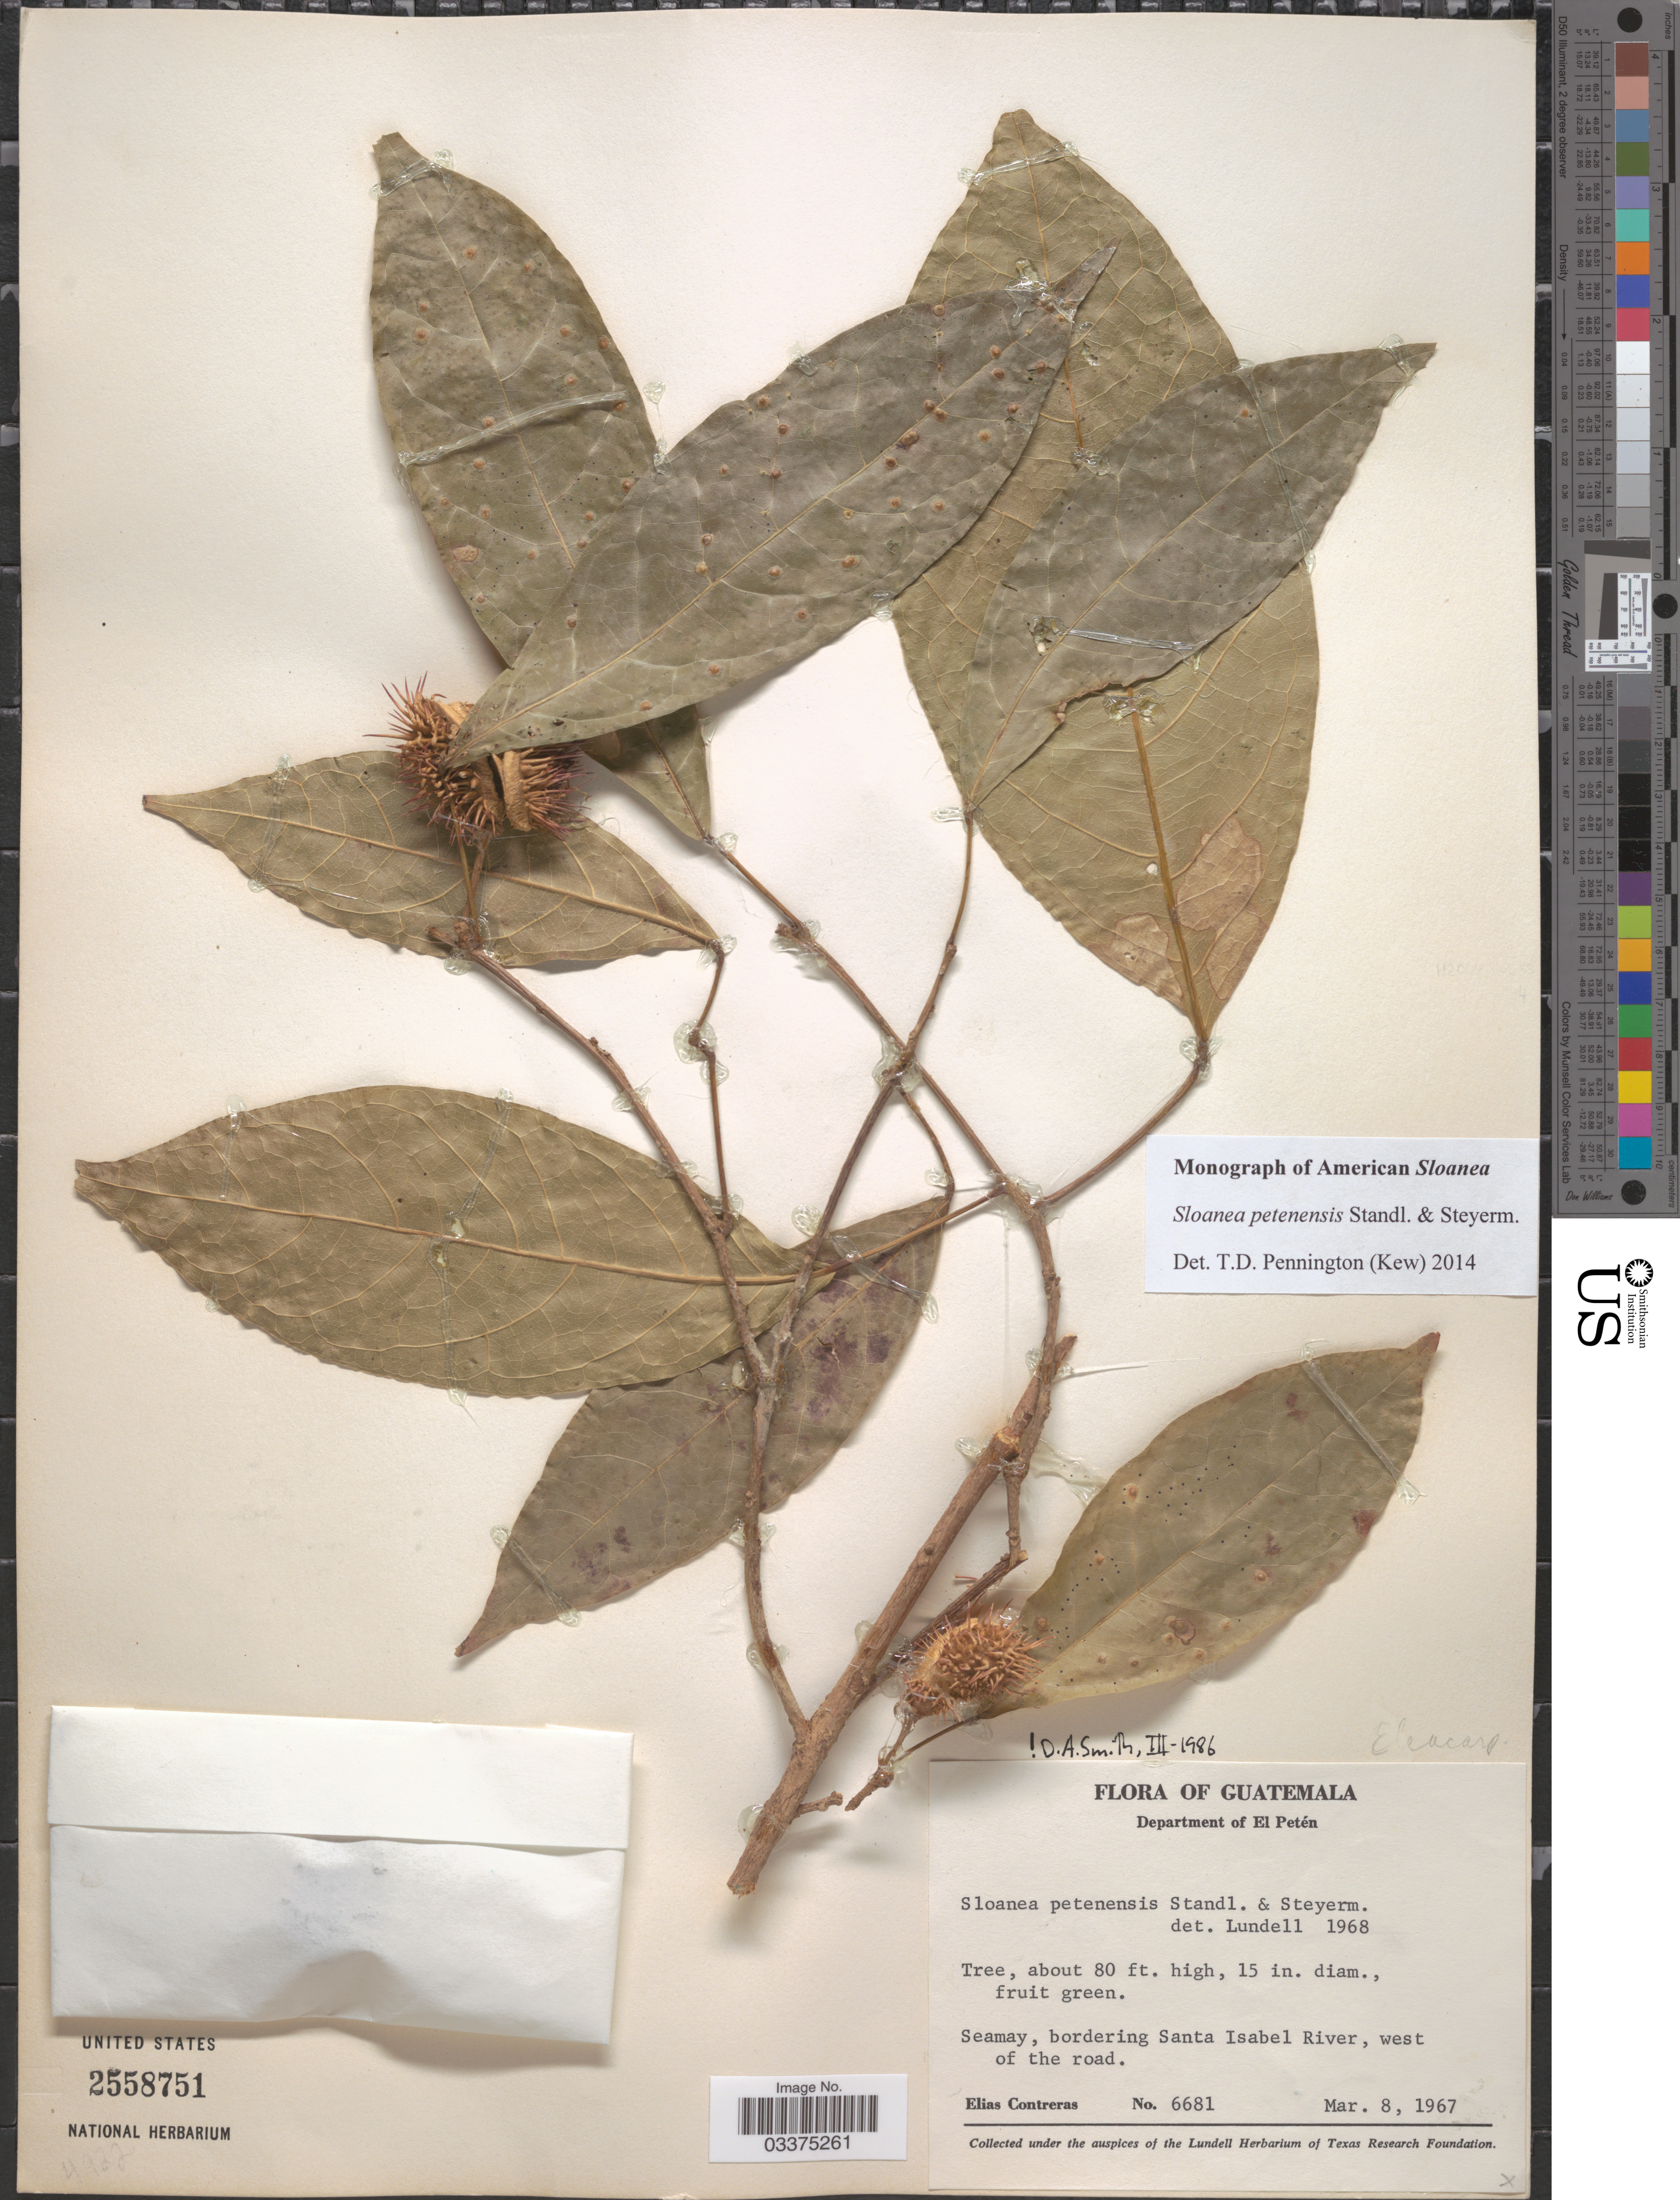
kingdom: Plantae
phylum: Tracheophyta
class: Magnoliopsida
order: Oxalidales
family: Elaeocarpaceae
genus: Sloanea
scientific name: Sloanea petenensis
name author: Standl. & Steyerm.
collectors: E. Contreras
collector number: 6681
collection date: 1967-03-08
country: Guatemala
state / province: El Petén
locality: Department of El Peten. Seamay, bordering Santa Isabel River, west of the road.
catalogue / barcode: US 2558751